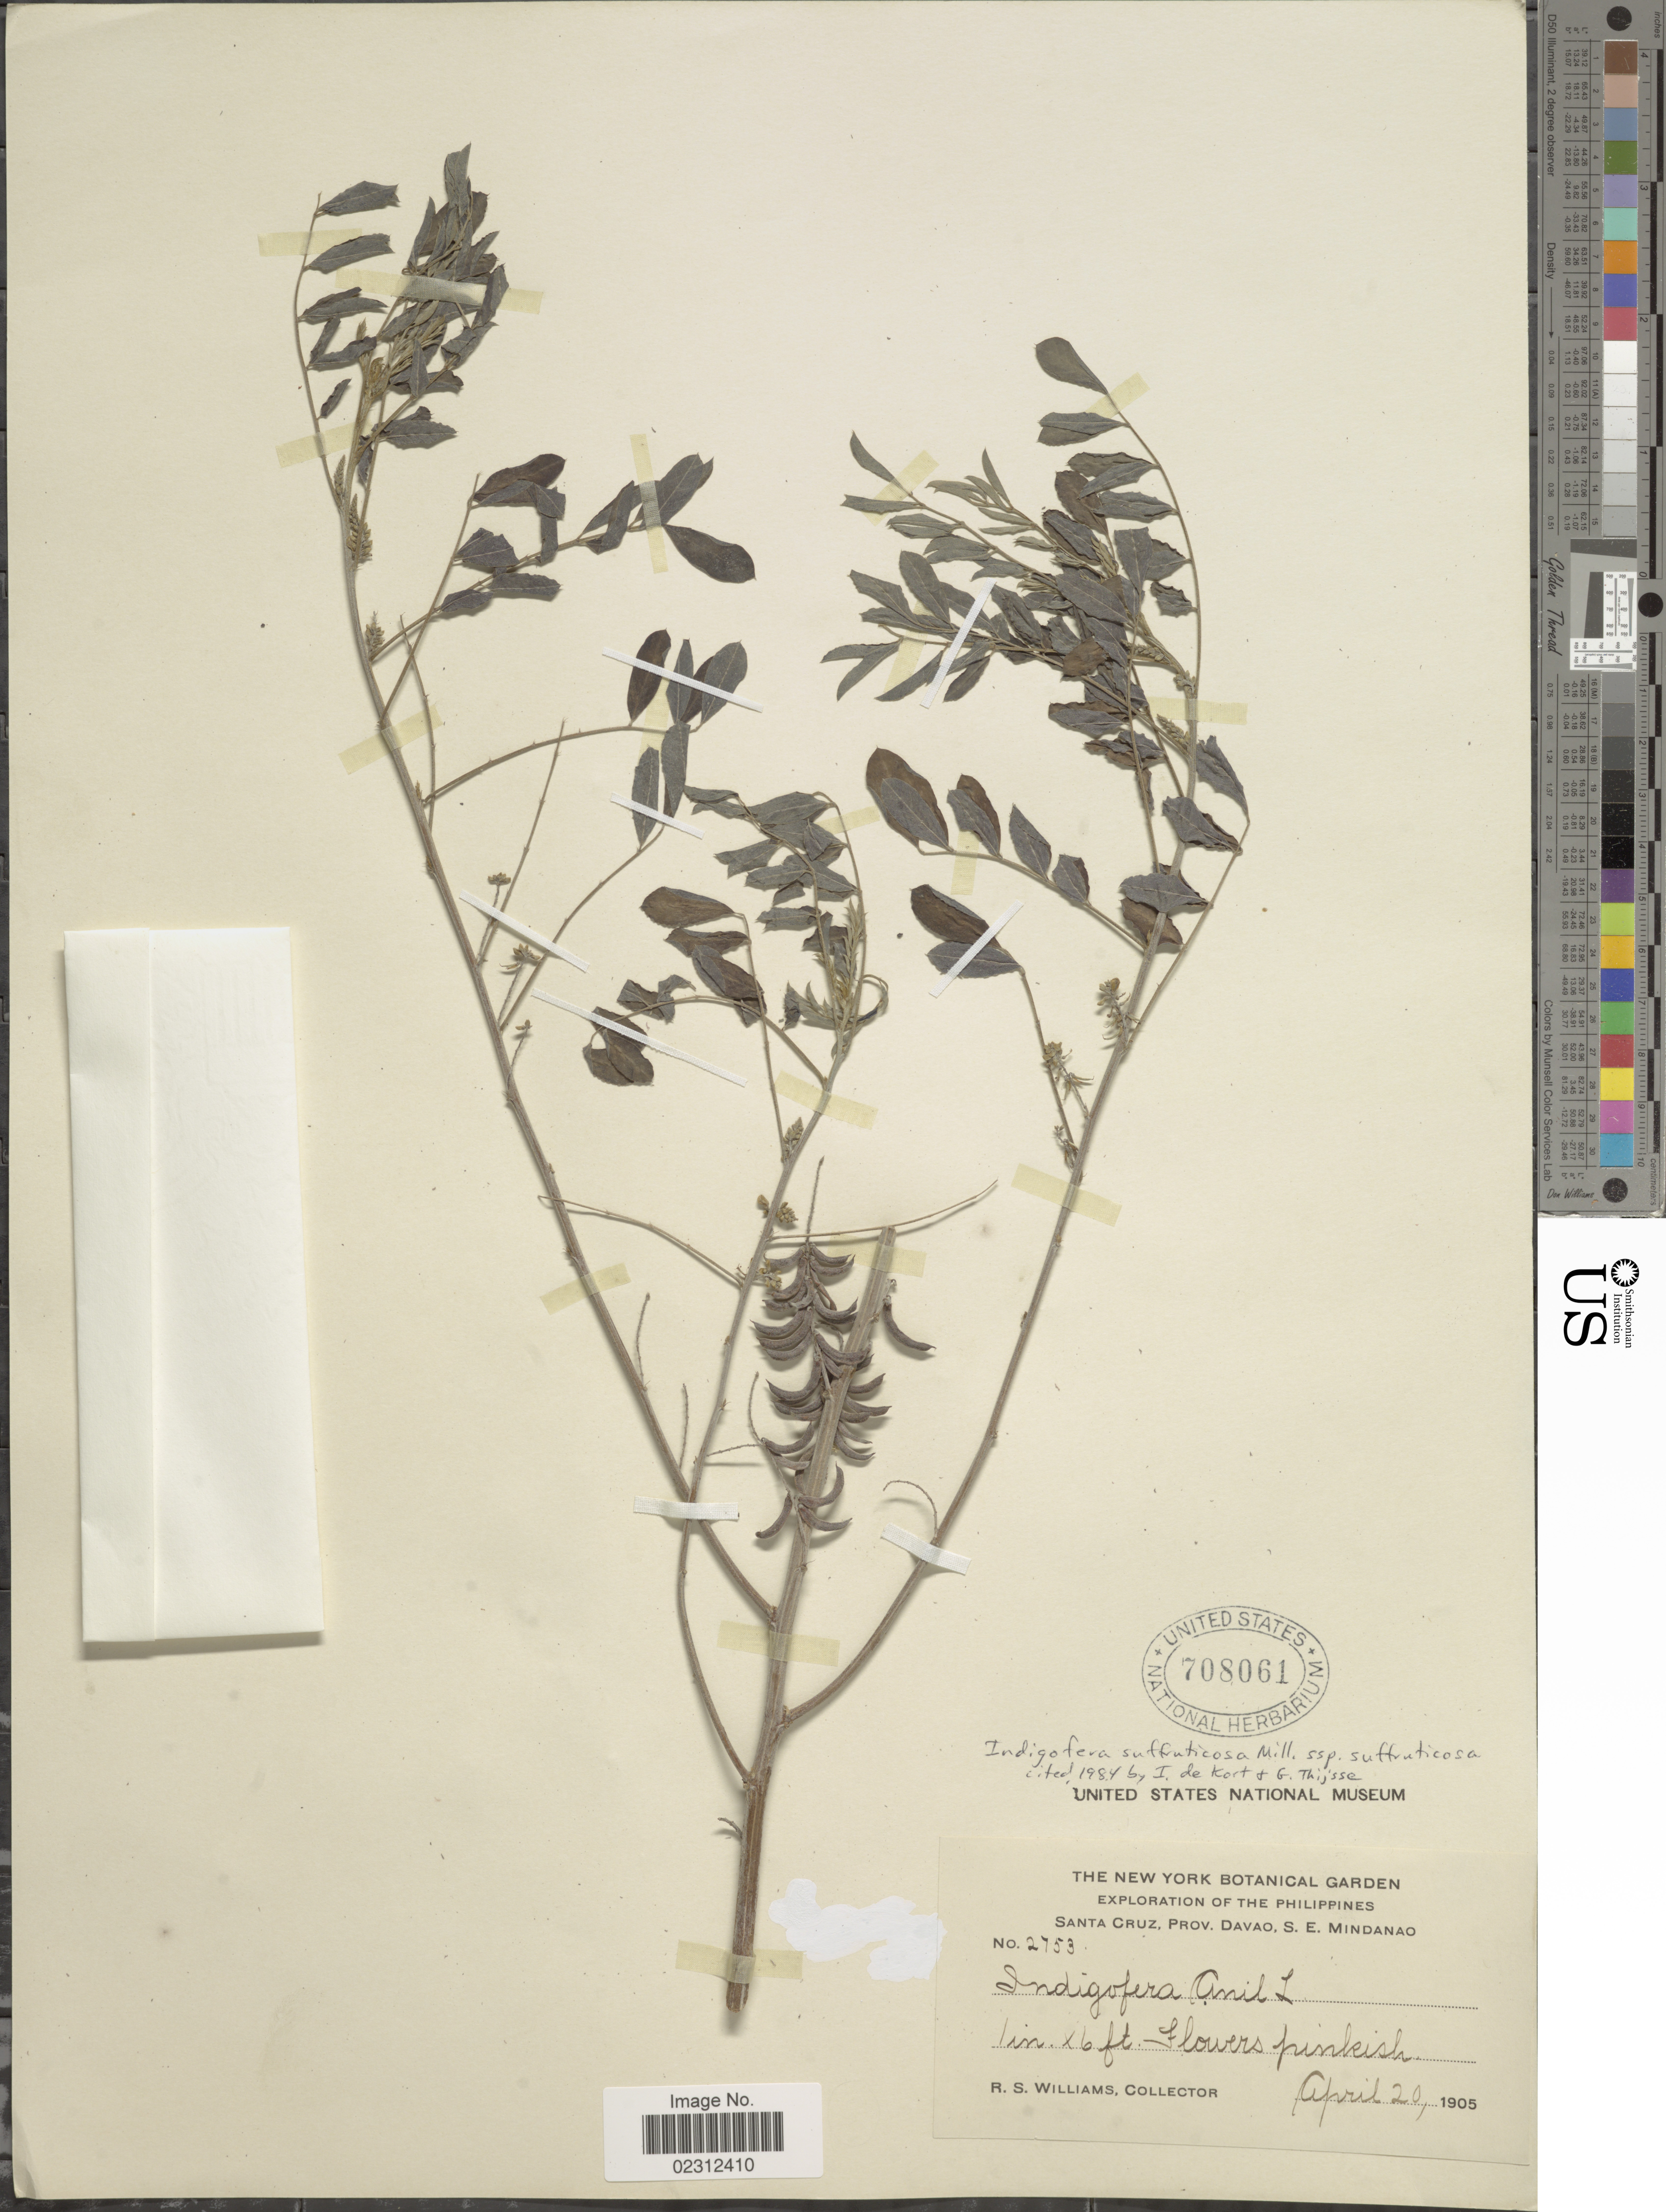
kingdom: Plantae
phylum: Tracheophyta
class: Magnoliopsida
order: Fabales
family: Fabaceae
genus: Indigofera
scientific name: Indigofera suffruticosa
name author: Mill.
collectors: R. S. Williams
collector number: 2753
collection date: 1905-04-20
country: Philippines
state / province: Davao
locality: Santa Cruz, Pov. Davao, S.E. Mindanao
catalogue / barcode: US 708061